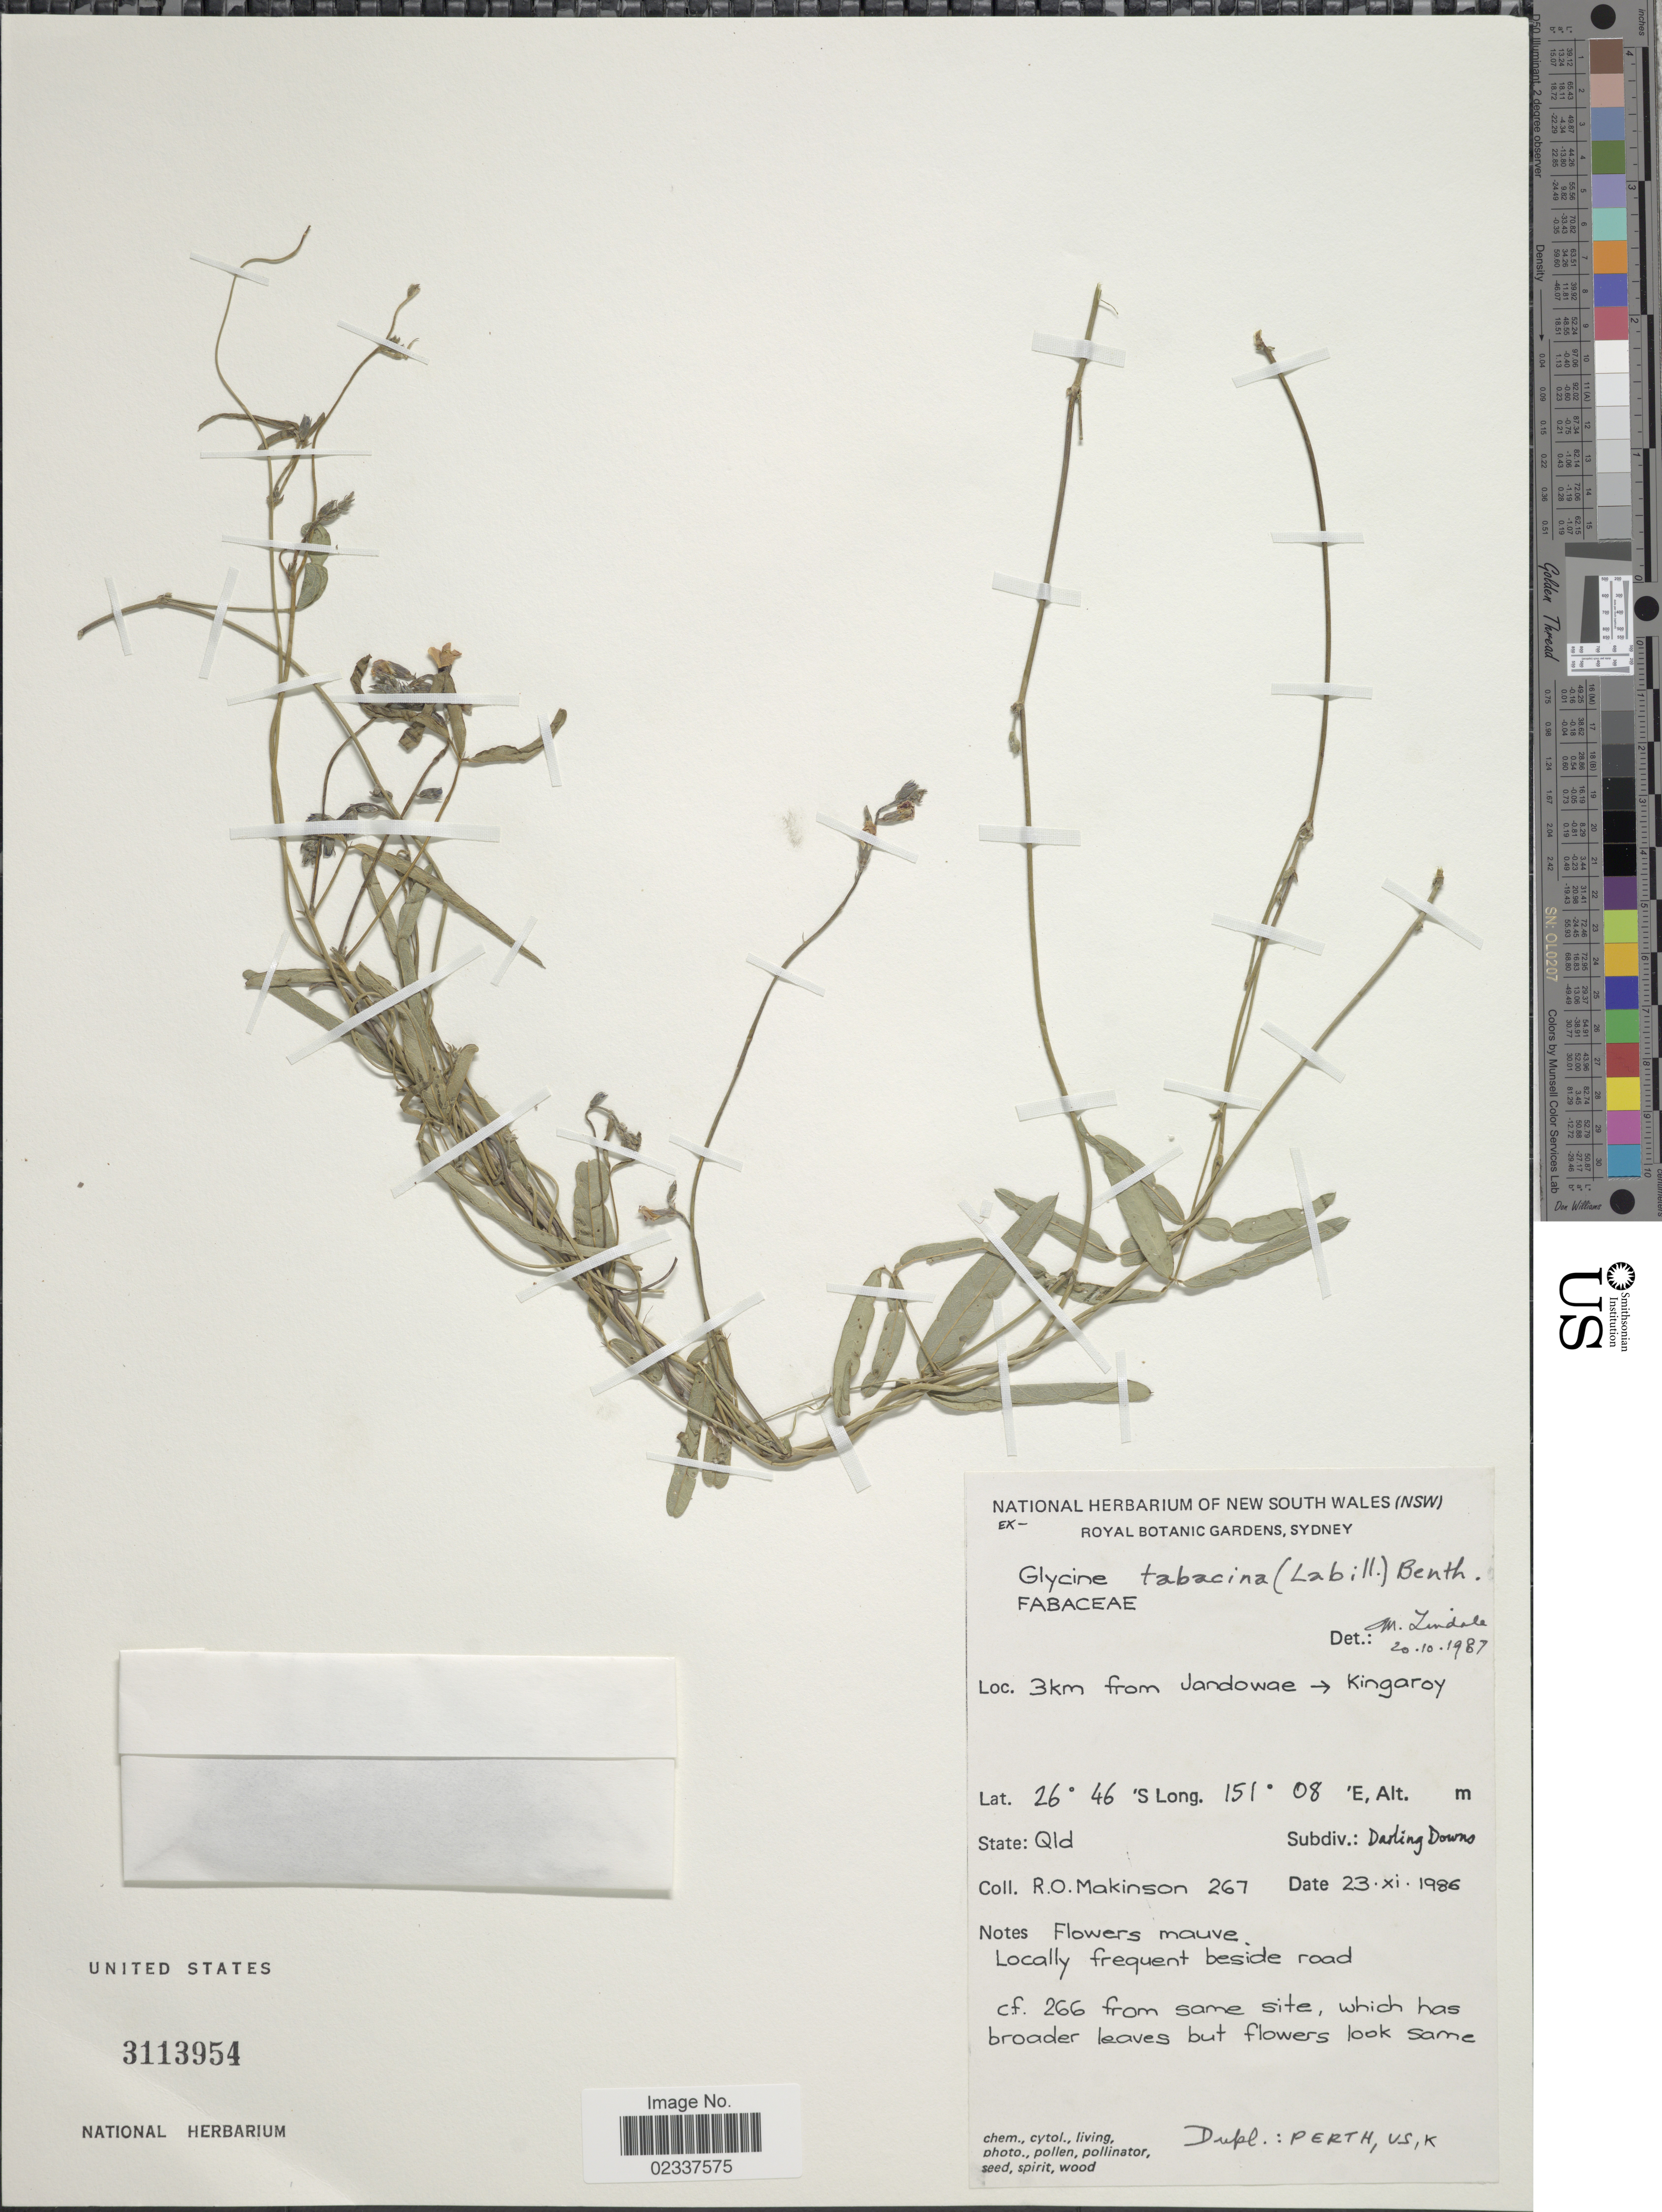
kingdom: Plantae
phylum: Tracheophyta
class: Magnoliopsida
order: Fabales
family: Fabaceae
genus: Glycine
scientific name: Glycine tabacina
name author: (Labill.) Benth.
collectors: R. Makinson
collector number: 267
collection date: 1986-11-23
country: Australia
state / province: Queensland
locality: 3 km from Jandowae - Kingaroy, Darling Downs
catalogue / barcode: US 3113954